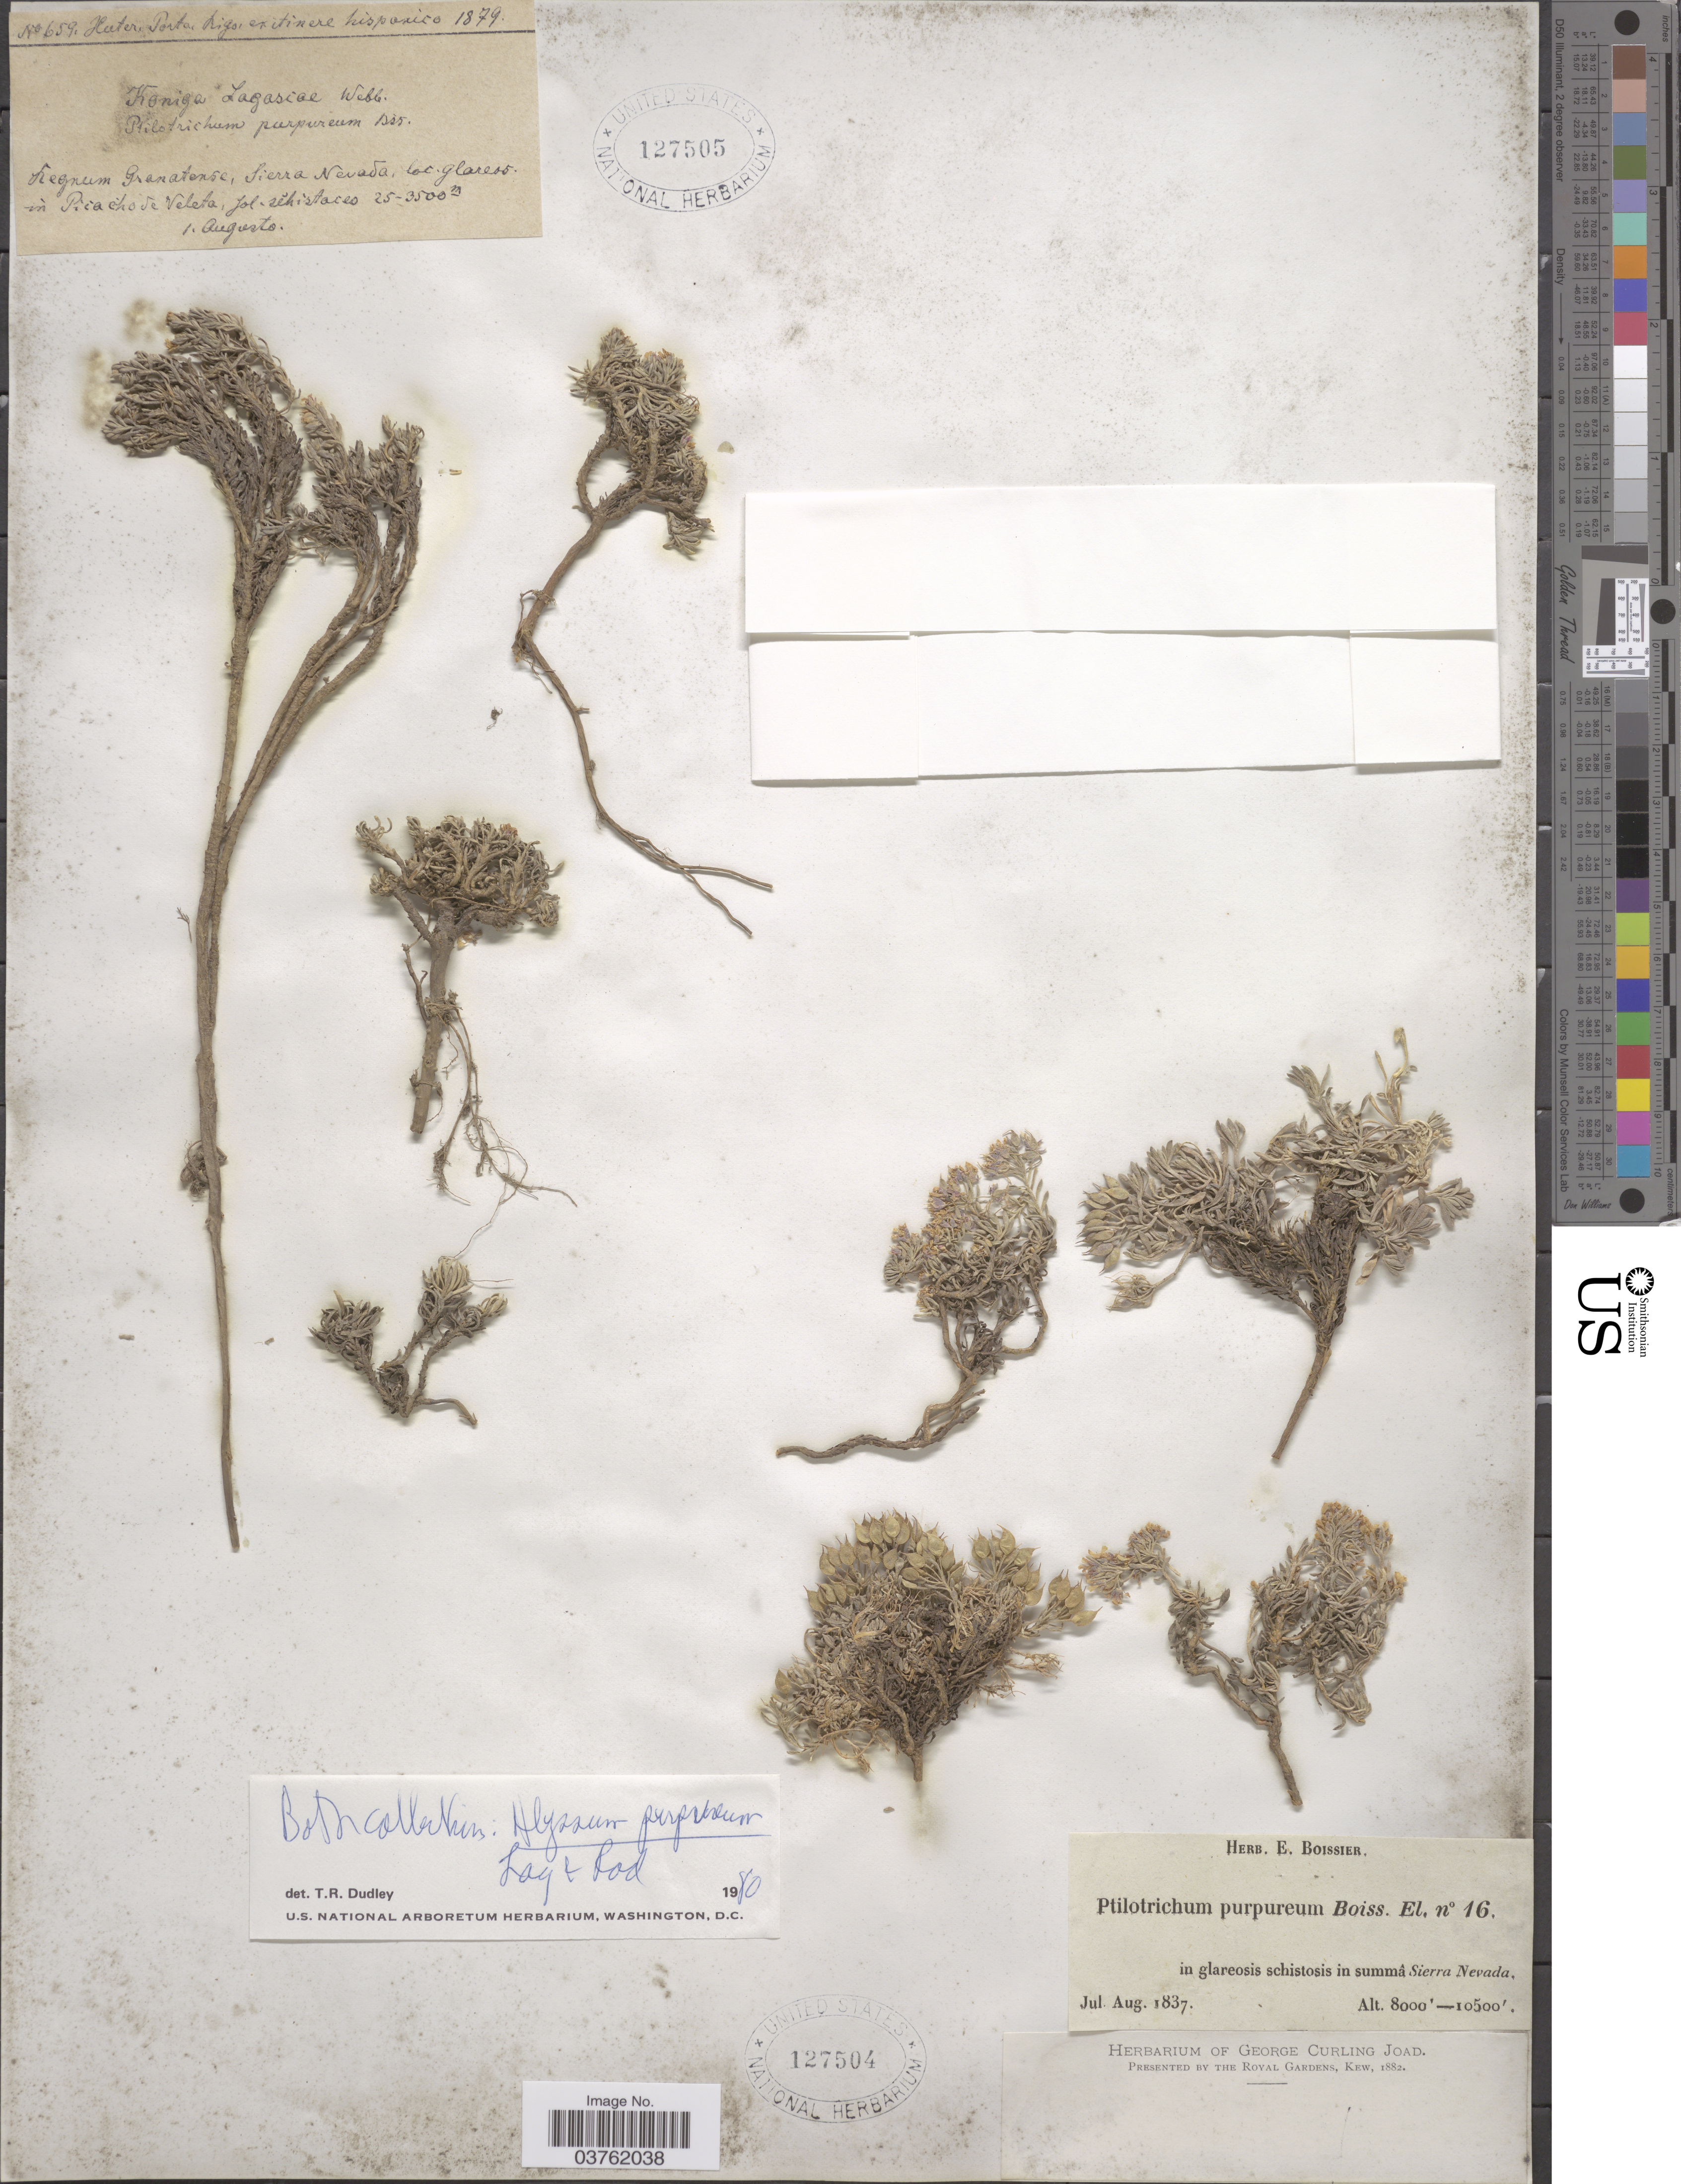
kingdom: Plantae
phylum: Tracheophyta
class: Magnoliopsida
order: Brassicales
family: Brassicaceae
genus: Alyssum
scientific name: Alyssum purpureum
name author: Lag. & Rodr.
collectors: -. Huter, -- Porta & -- Rigo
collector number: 659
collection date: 1879-08-01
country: Spain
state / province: Andalucia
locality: Regnum Granatense, Sierra Nevada, loc. glareos. in Picacho de Veleta.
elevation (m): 2500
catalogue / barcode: US 127505